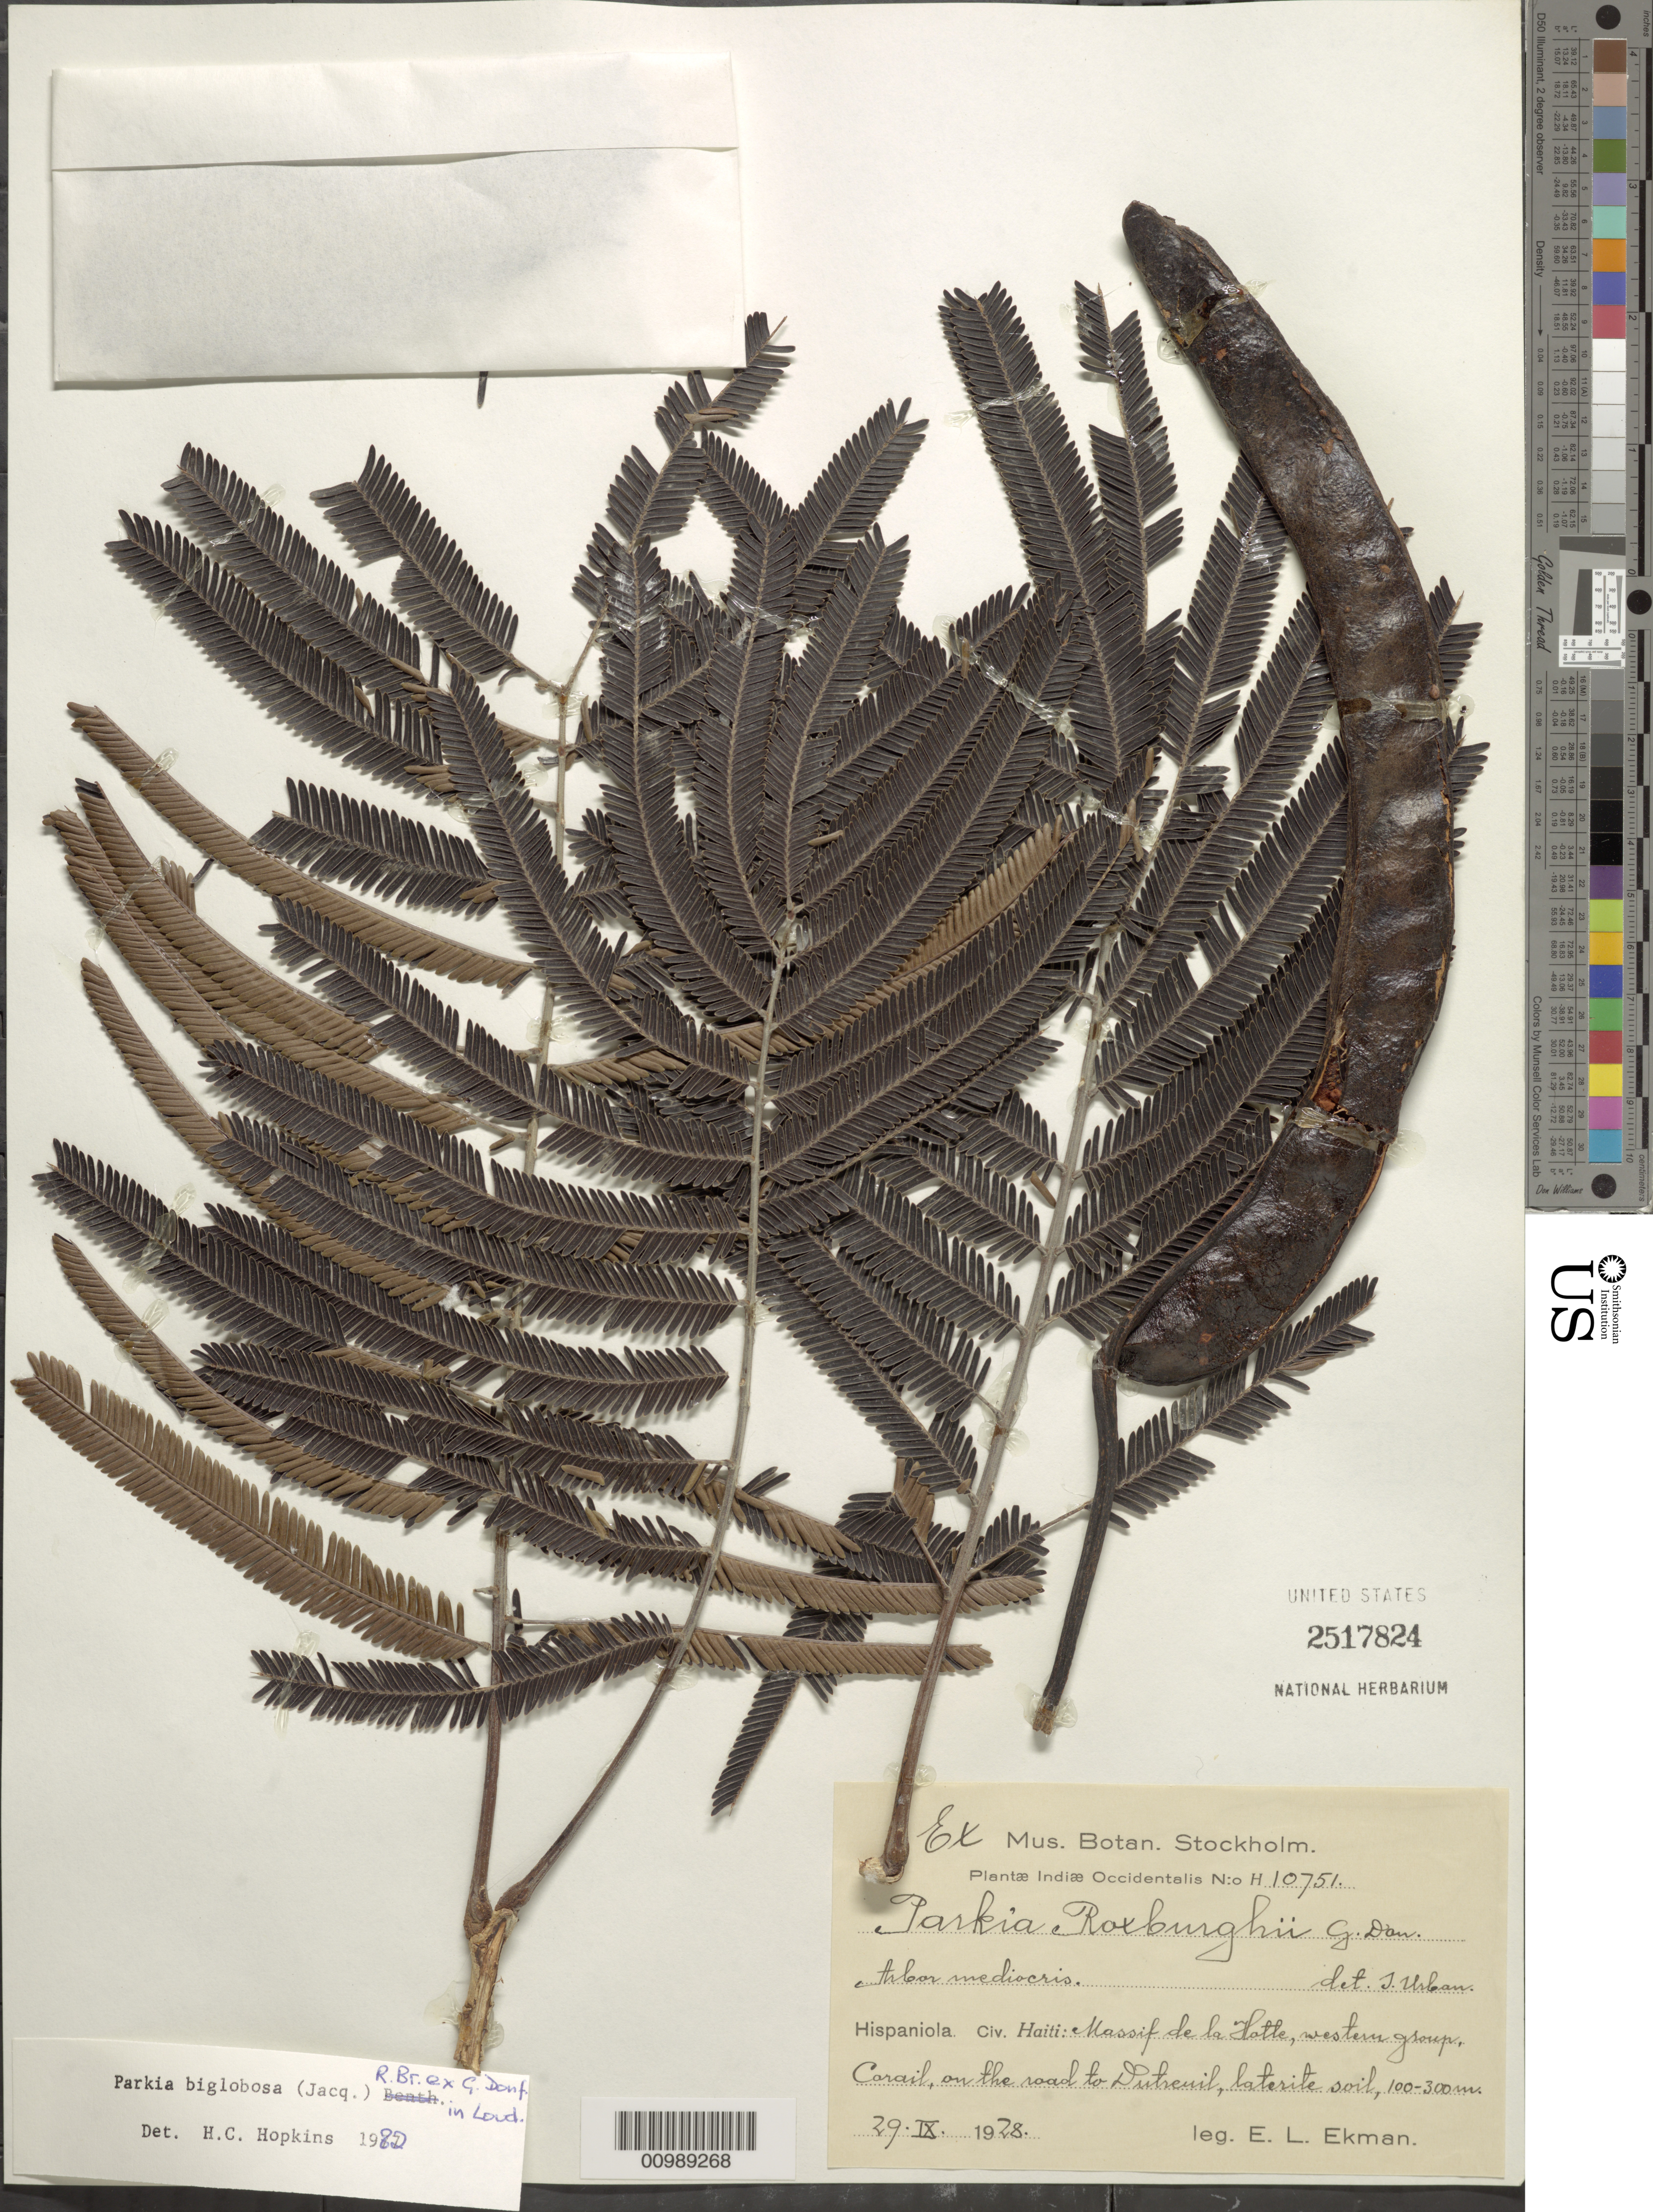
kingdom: Plantae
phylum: Tracheophyta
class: Magnoliopsida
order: Fabales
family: Fabaceae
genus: Parkia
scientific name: Parkia biglobosa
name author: (Jacq.) R. Br. ex G. Don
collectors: E. L. Ekman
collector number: H 10751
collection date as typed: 29 Oct 1928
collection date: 1928-10-29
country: Haiti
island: Hispaniola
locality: Massif de la Hatte, W group, Carail, on the road to Dutreuil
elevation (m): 100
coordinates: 0 N, 0 E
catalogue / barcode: US 2517824